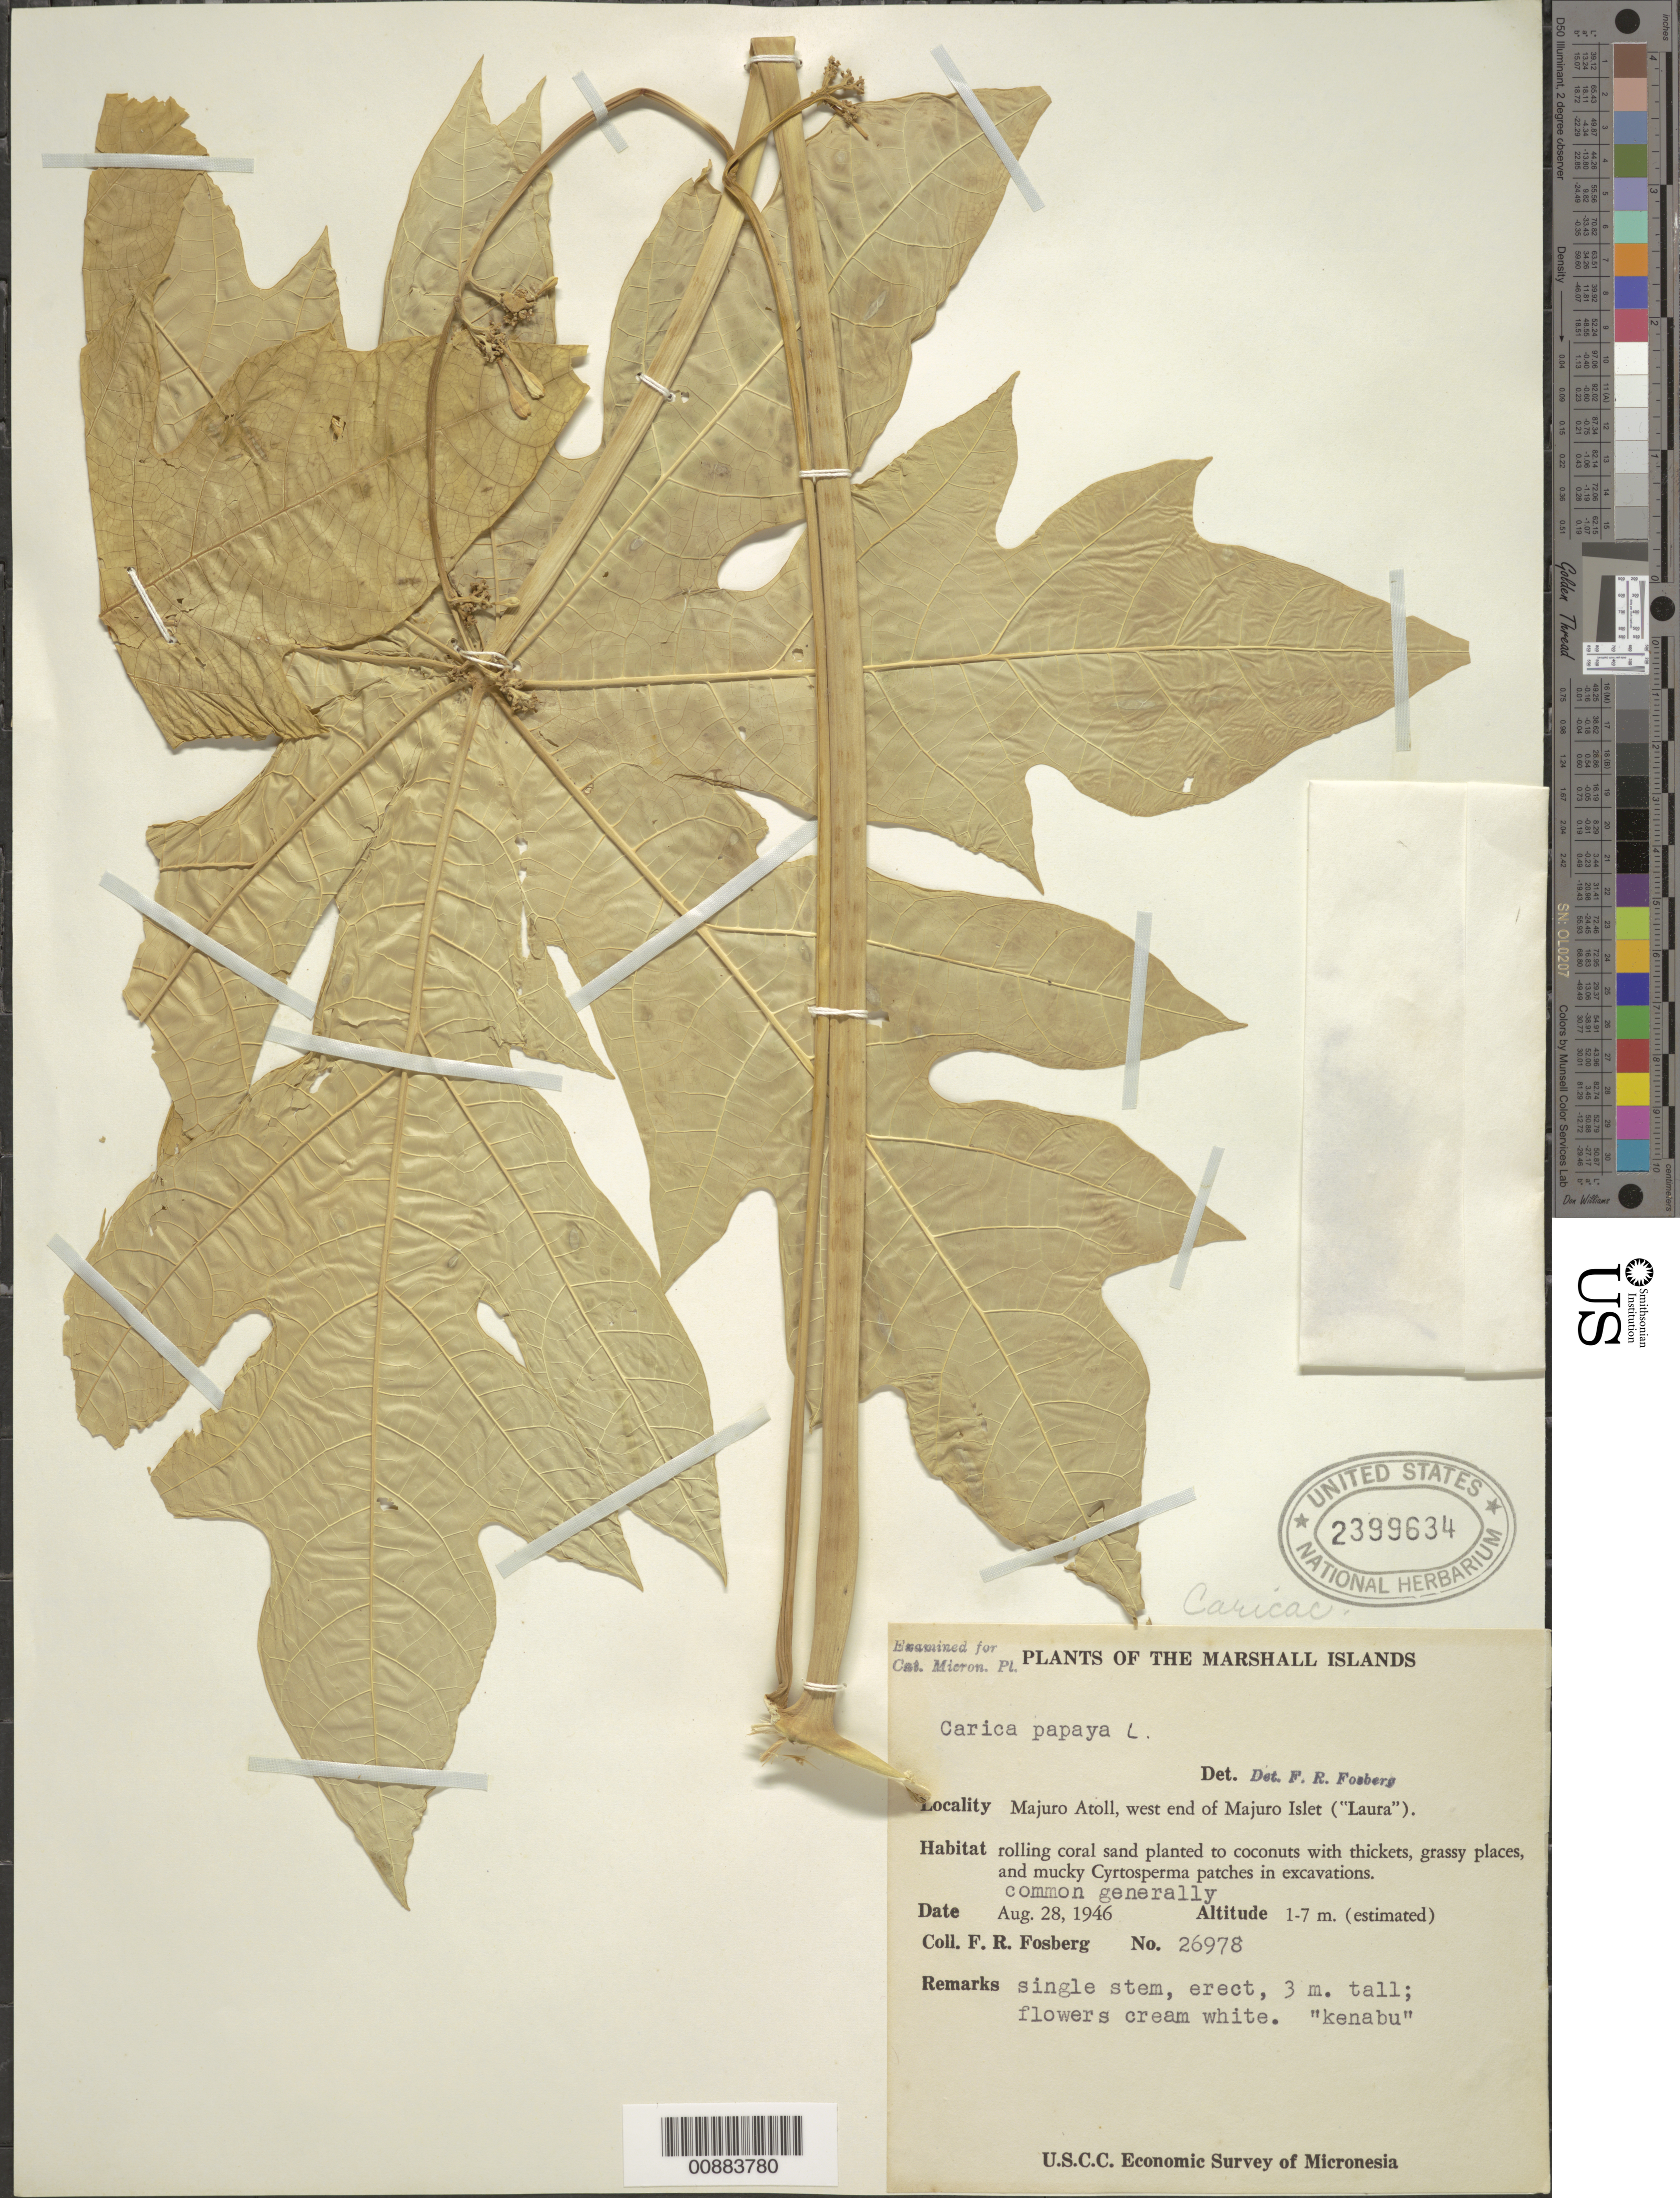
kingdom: Plantae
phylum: Tracheophyta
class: Magnoliopsida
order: Brassicales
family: Caricaceae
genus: Carica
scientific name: Carica papaya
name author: L.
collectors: F. R. Fosberg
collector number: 26978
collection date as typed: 28 Aug 1946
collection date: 1946-08-28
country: Marshall Islands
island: Majuro Atoll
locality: W end of Majuro (Laura) Islet.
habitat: Rolling coral sand planted to coconuts with thickets, grassy places, and mucky Cyrtosperma patches in excavations.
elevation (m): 1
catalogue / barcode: US 2399634